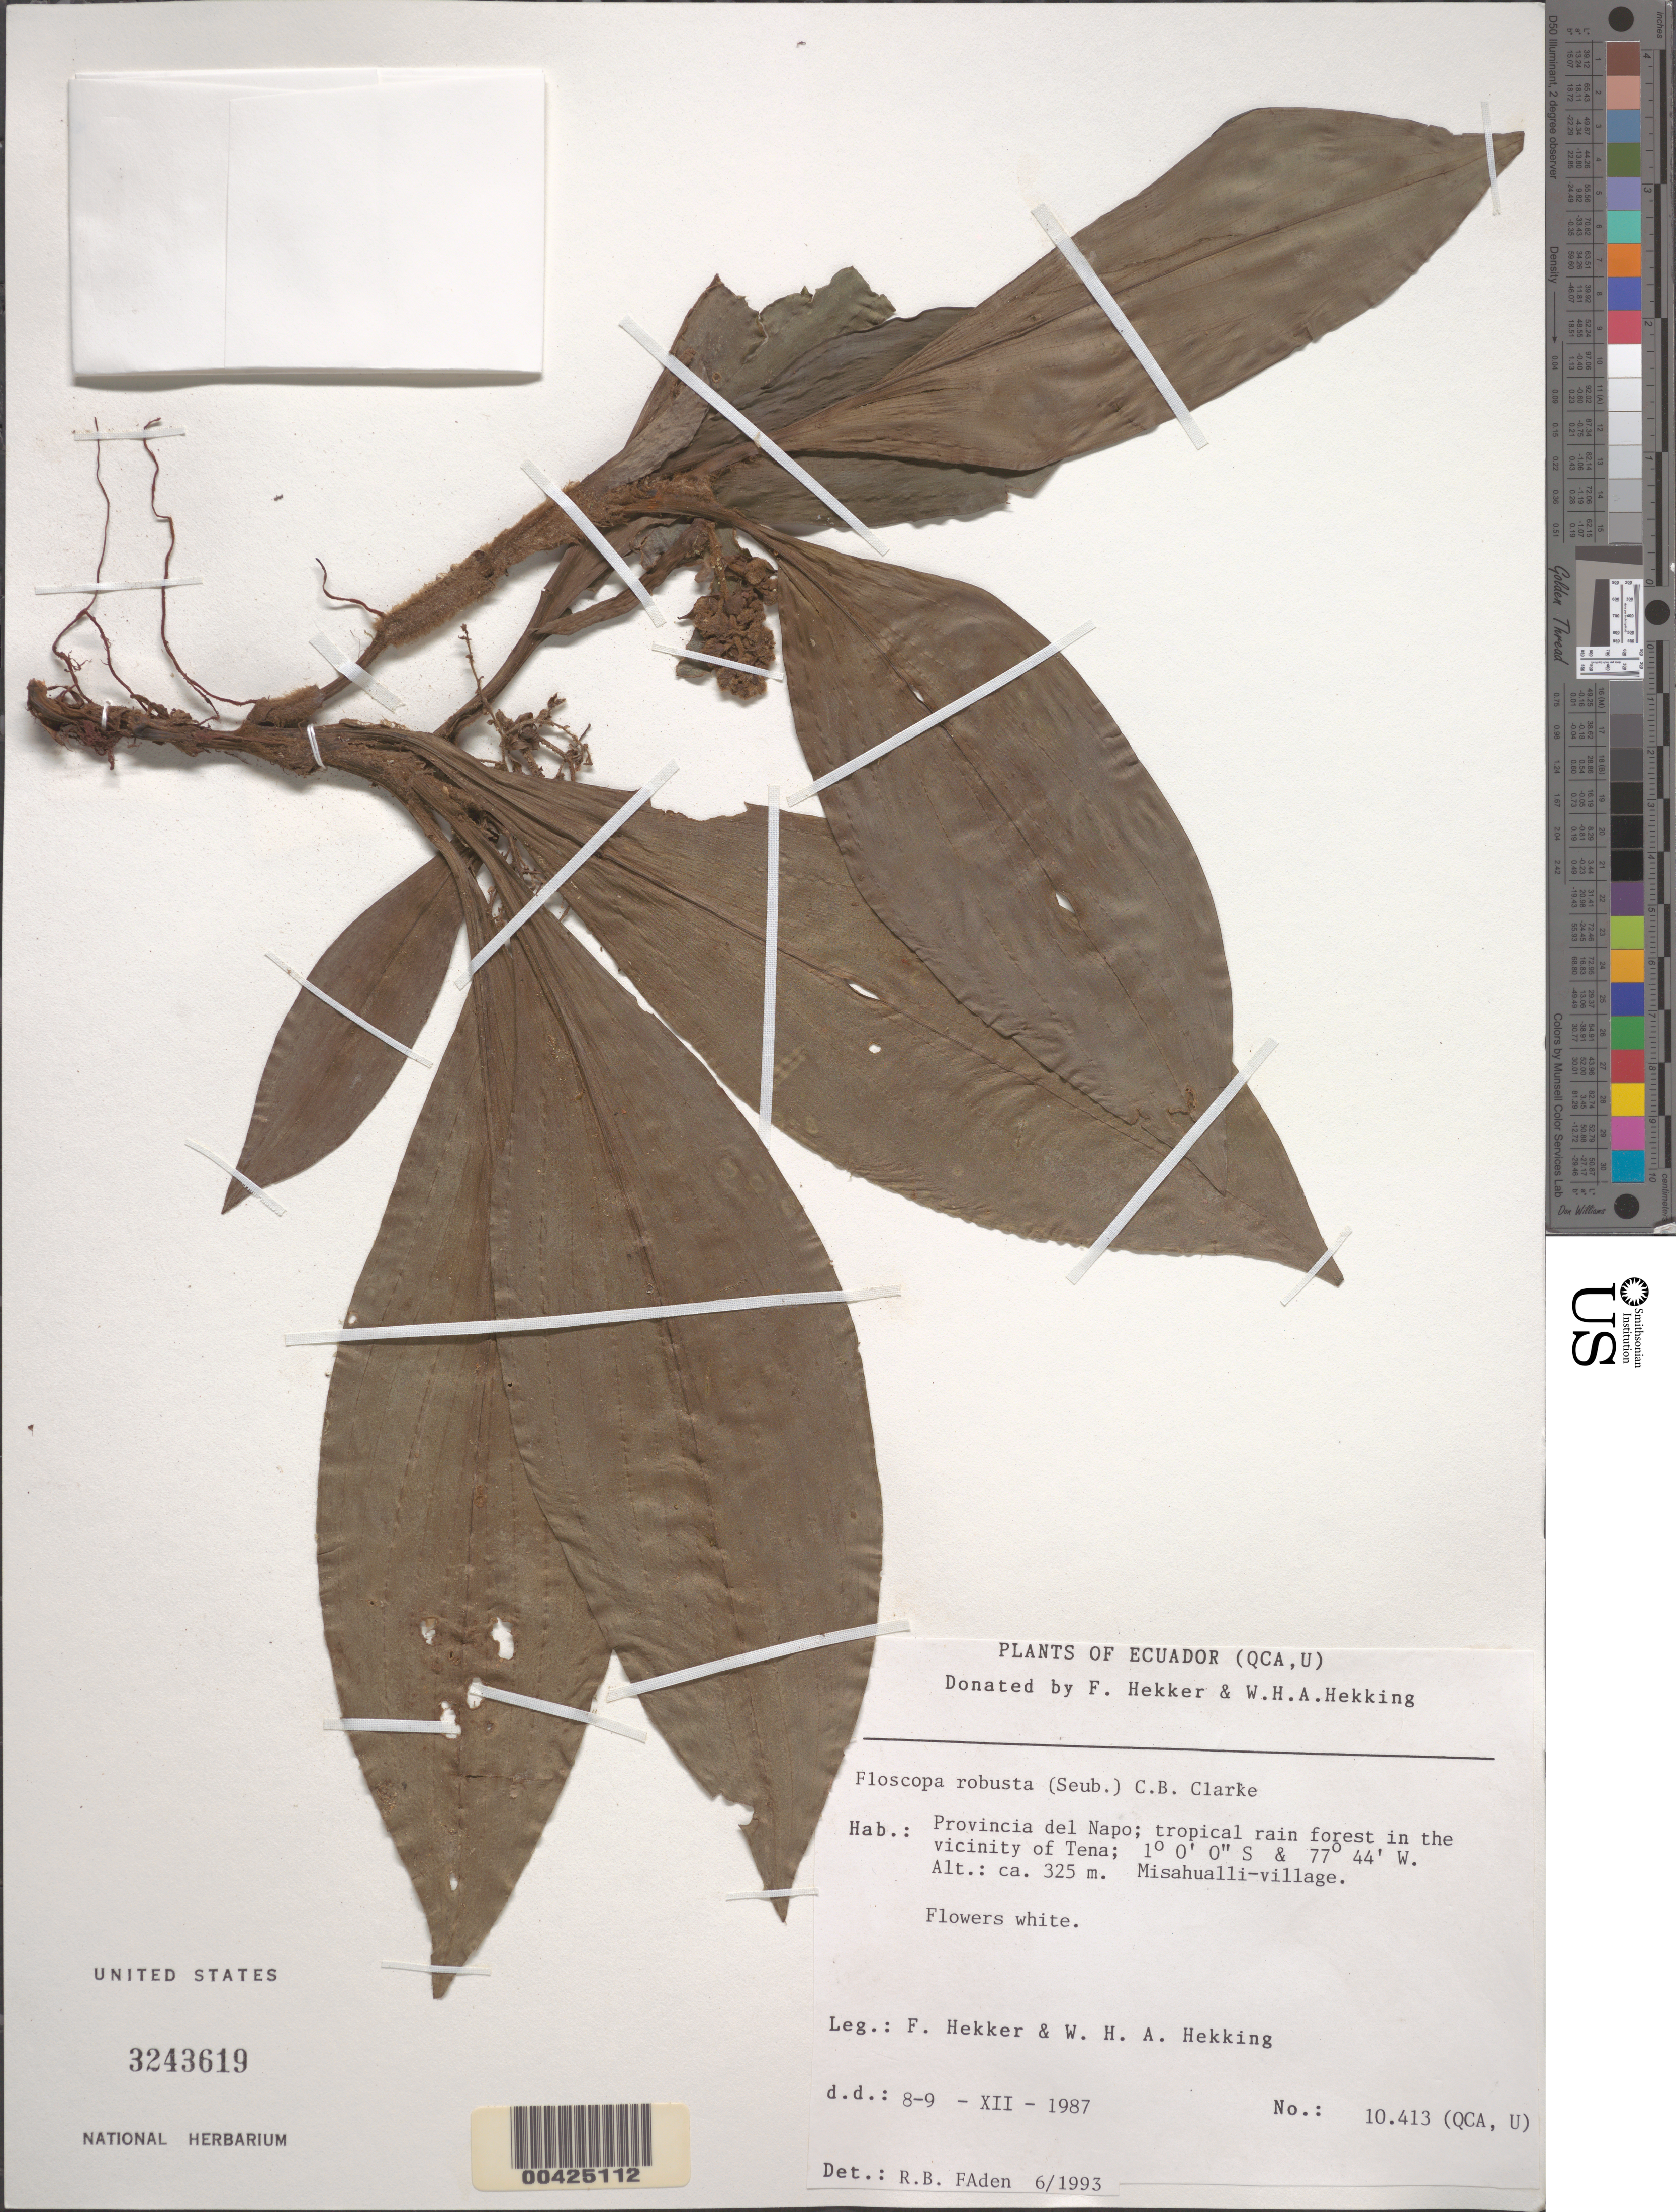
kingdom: Plantae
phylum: Tracheophyta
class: Liliopsida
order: Commelinales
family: Commelinaceae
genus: Floscopa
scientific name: Floscopa robusta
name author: (Seub.) C.B. Clarke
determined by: Faden, Robert B., (US), Smithsonian Institution - National Museum of Natural History (UNITED STATES)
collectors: F. Hekker & W. H. A. Hekking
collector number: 10413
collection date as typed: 08 Dec 1987 and 09 Dec 1991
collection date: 1987-12-08,1991-12-09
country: Ecuador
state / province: Napo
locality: Tena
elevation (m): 325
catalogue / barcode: US 3243619